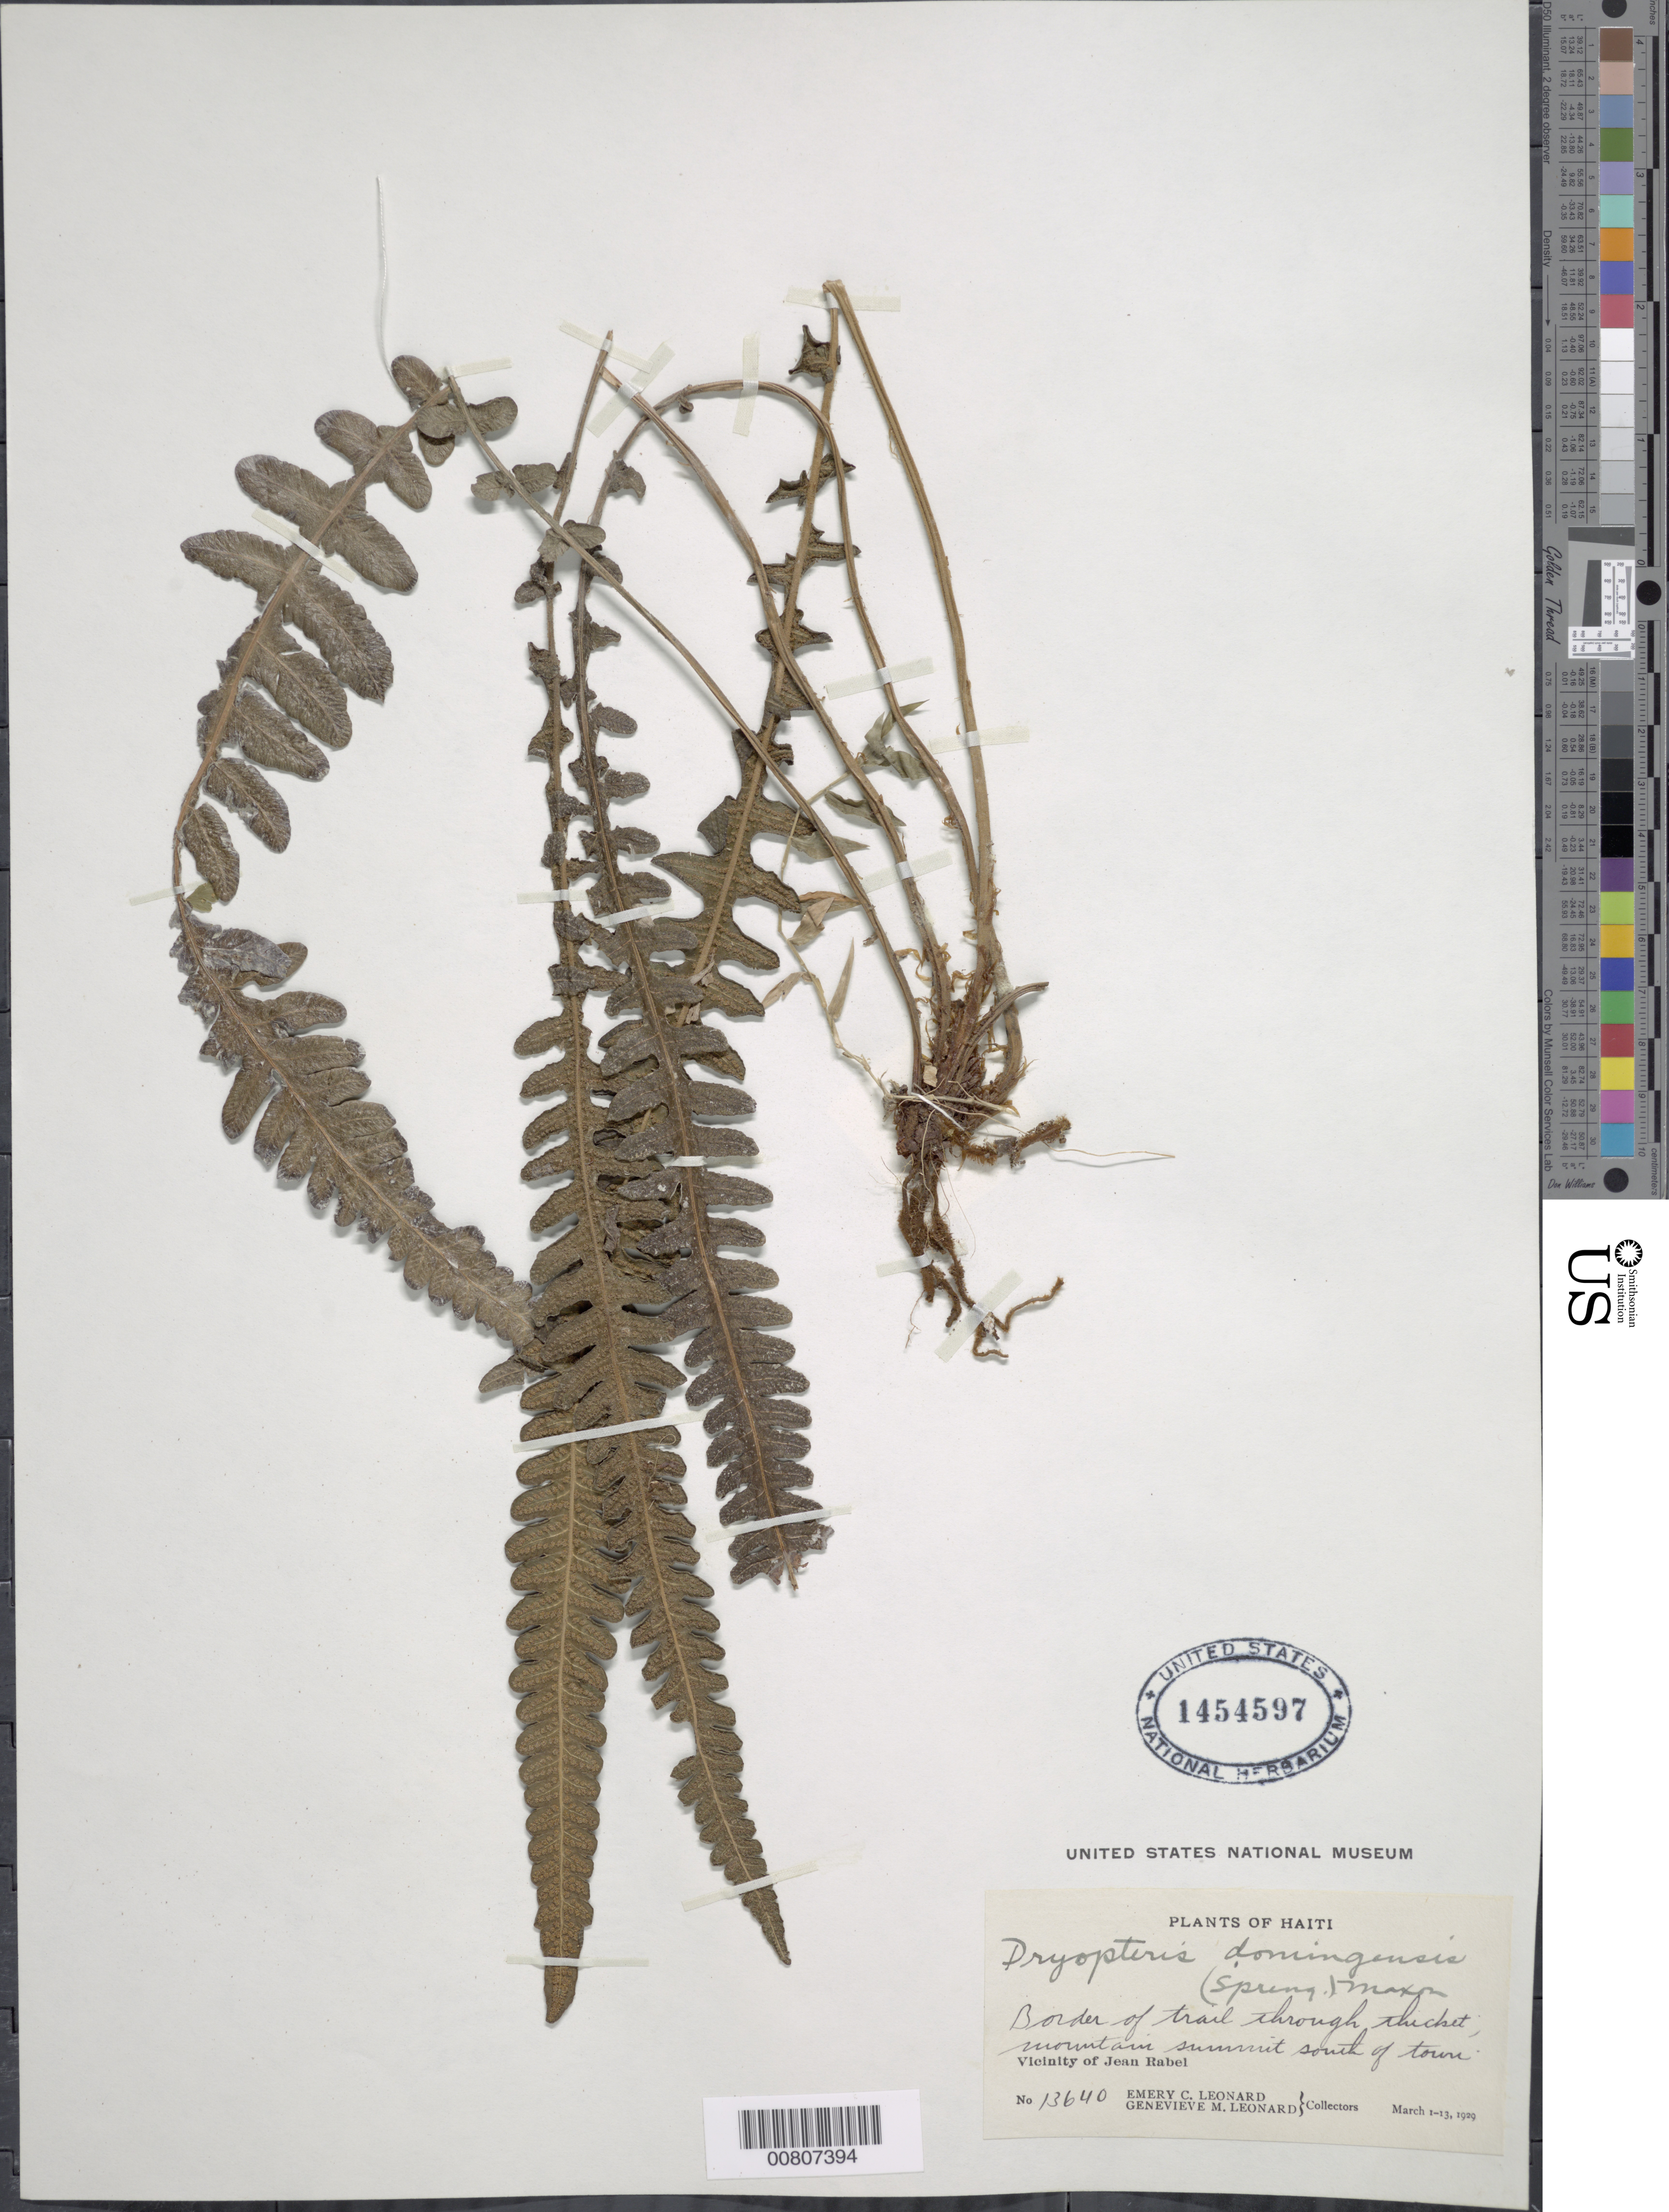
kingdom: Plantae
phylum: Tracheophyta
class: Polypodiopsida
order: Polypodiales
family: Thelypteridaceae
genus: Goniopteris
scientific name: Goniopteris guadelupensis (Wikstr.) comb. nov., ined 2015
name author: (Wikstr.)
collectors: E. C. Leonard & G. M. Leonard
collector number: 13640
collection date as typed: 01 Mar 1929 to 13 Mar 1929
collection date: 1929-03-01/1929-03-13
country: Haiti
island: Hispaniola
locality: Jean Rabel vicinity, S of town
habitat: Mountain summit, border of trail through thicket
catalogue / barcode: US 1454597